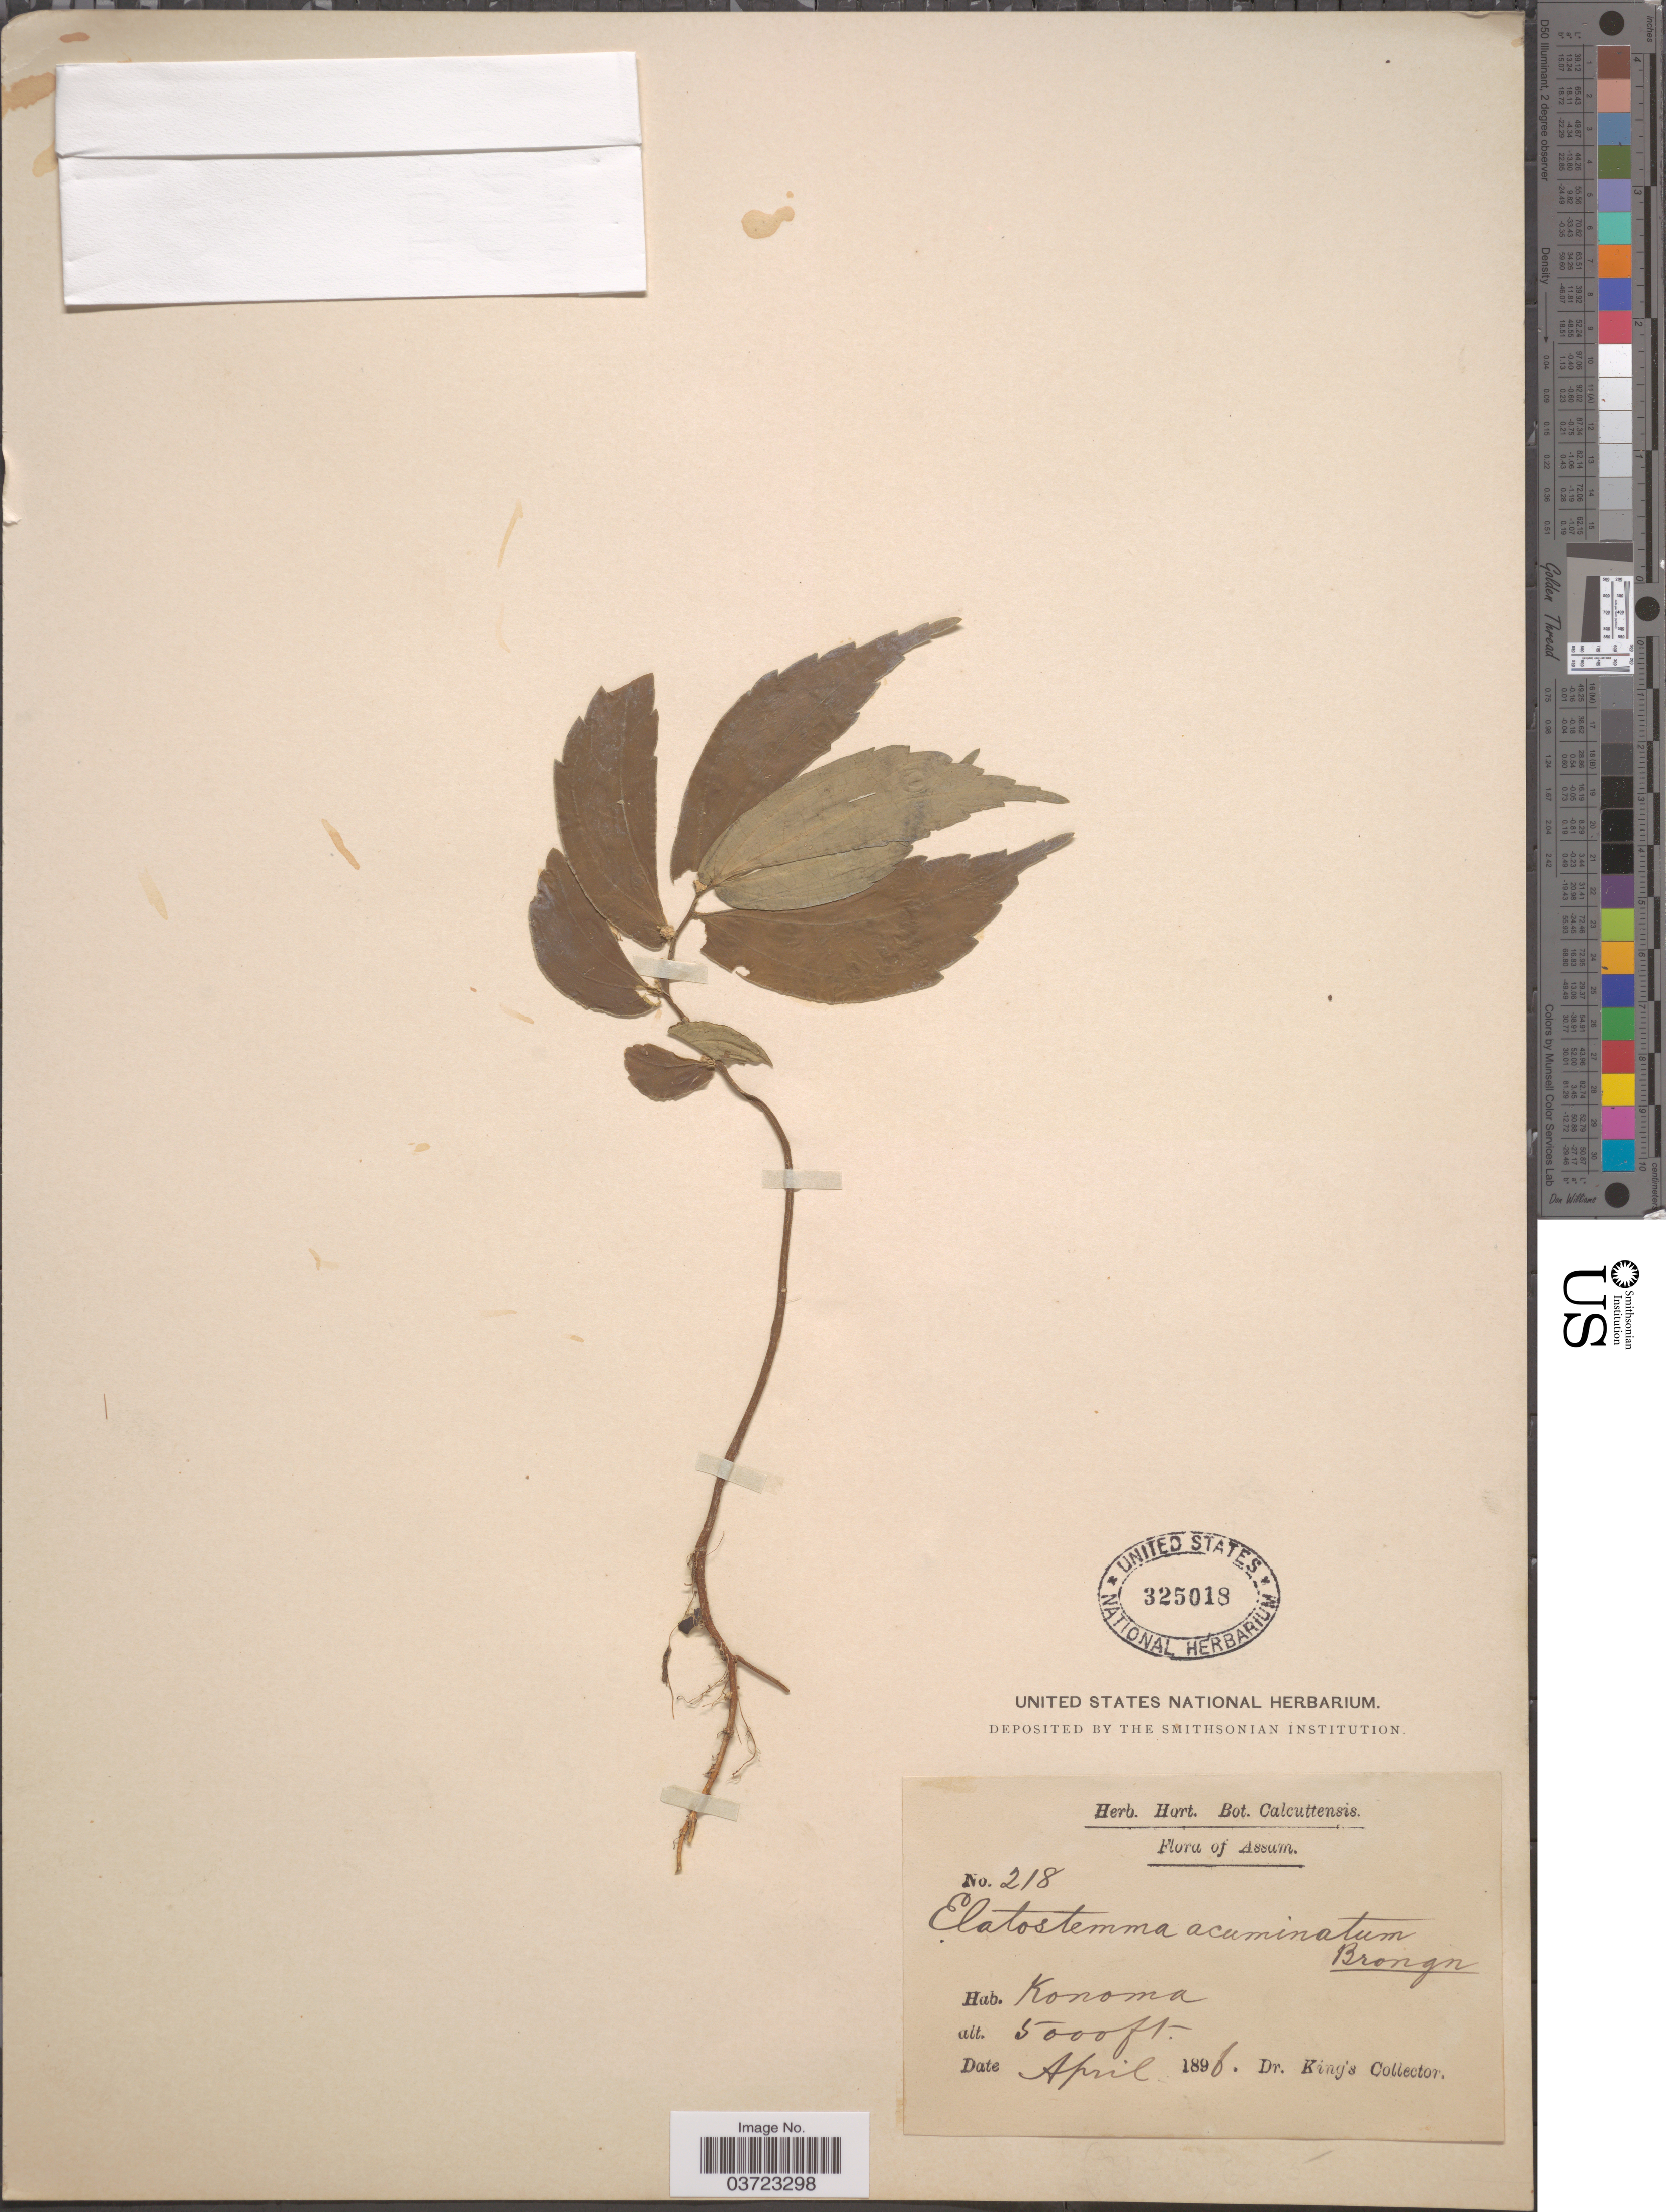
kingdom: Plantae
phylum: Tracheophyta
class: Magnoliopsida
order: Rosales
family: Urticaceae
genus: Elatostema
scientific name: Elatostema acuminatum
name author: (Poir.) Brongn.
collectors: Dr. King's collector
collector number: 218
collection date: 1896-04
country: India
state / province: Assam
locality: Konoma.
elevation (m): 1524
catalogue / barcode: US 325018